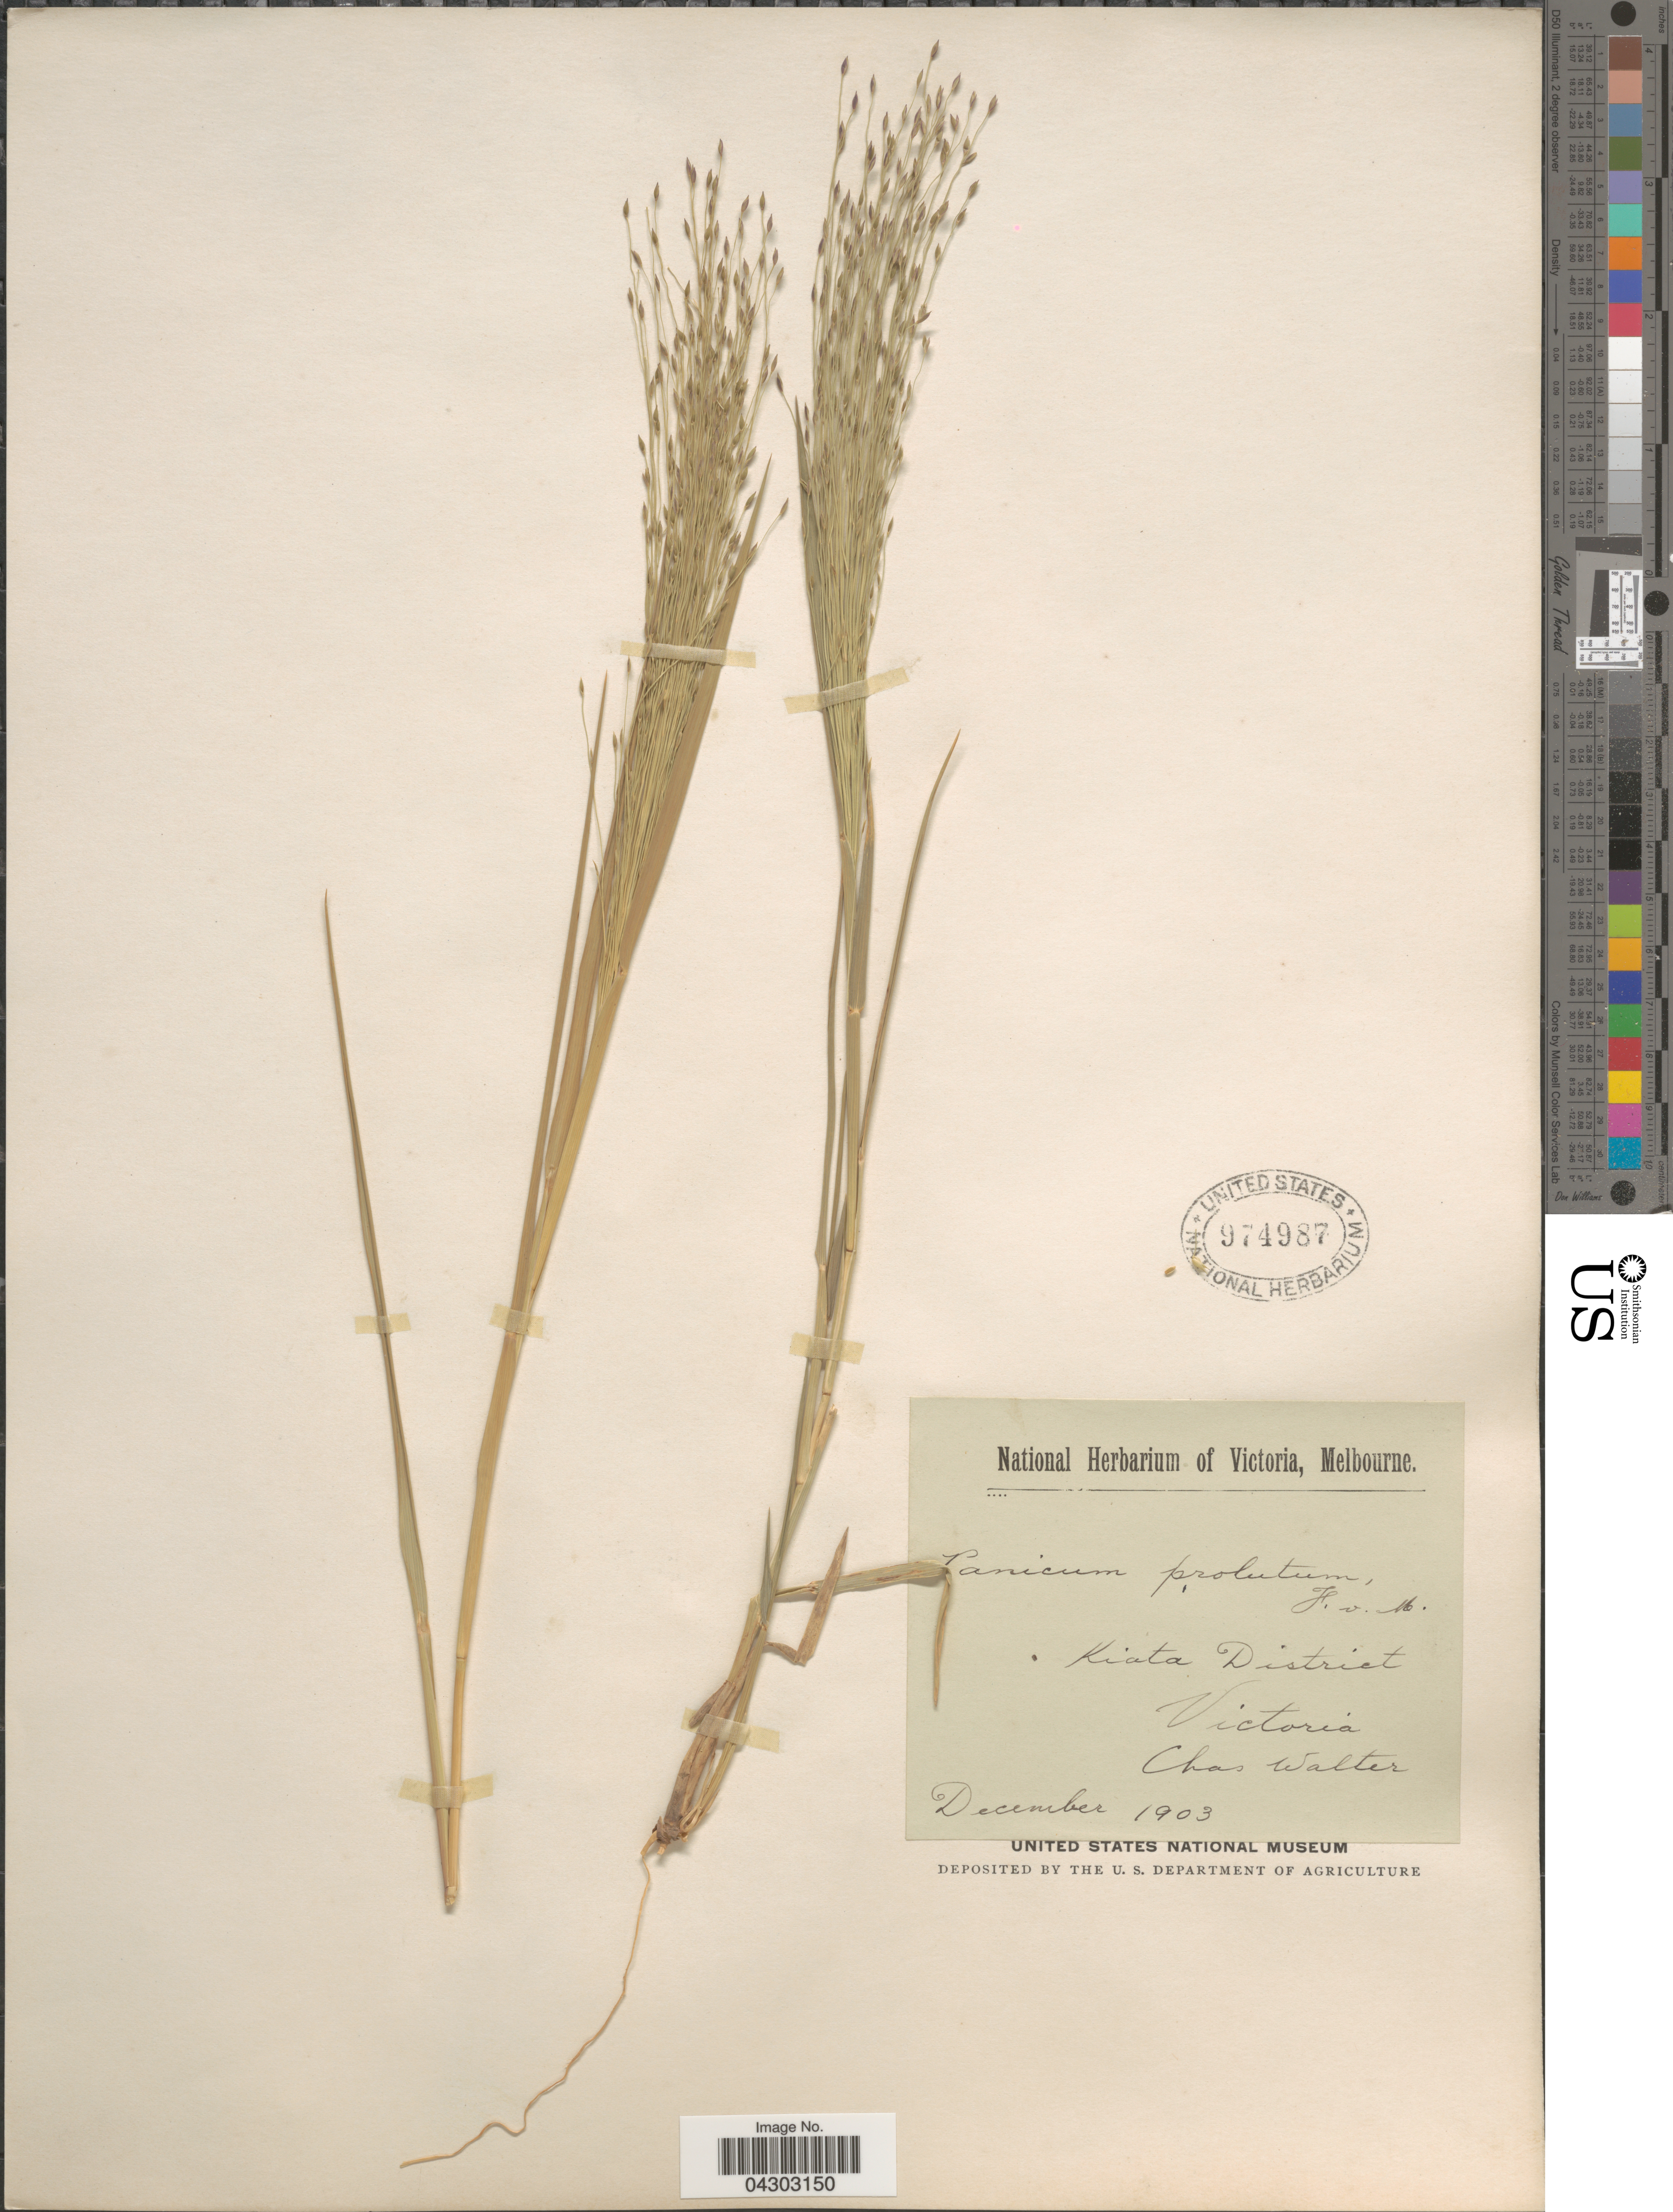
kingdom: Plantae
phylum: Tracheophyta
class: Liliopsida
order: Poales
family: Poaceae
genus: Panicum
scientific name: Panicum prolutum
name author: F. Muell.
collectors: C. Walter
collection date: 1903-12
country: Australia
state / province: Victoria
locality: Kiata District. Victoria.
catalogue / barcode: US 974987